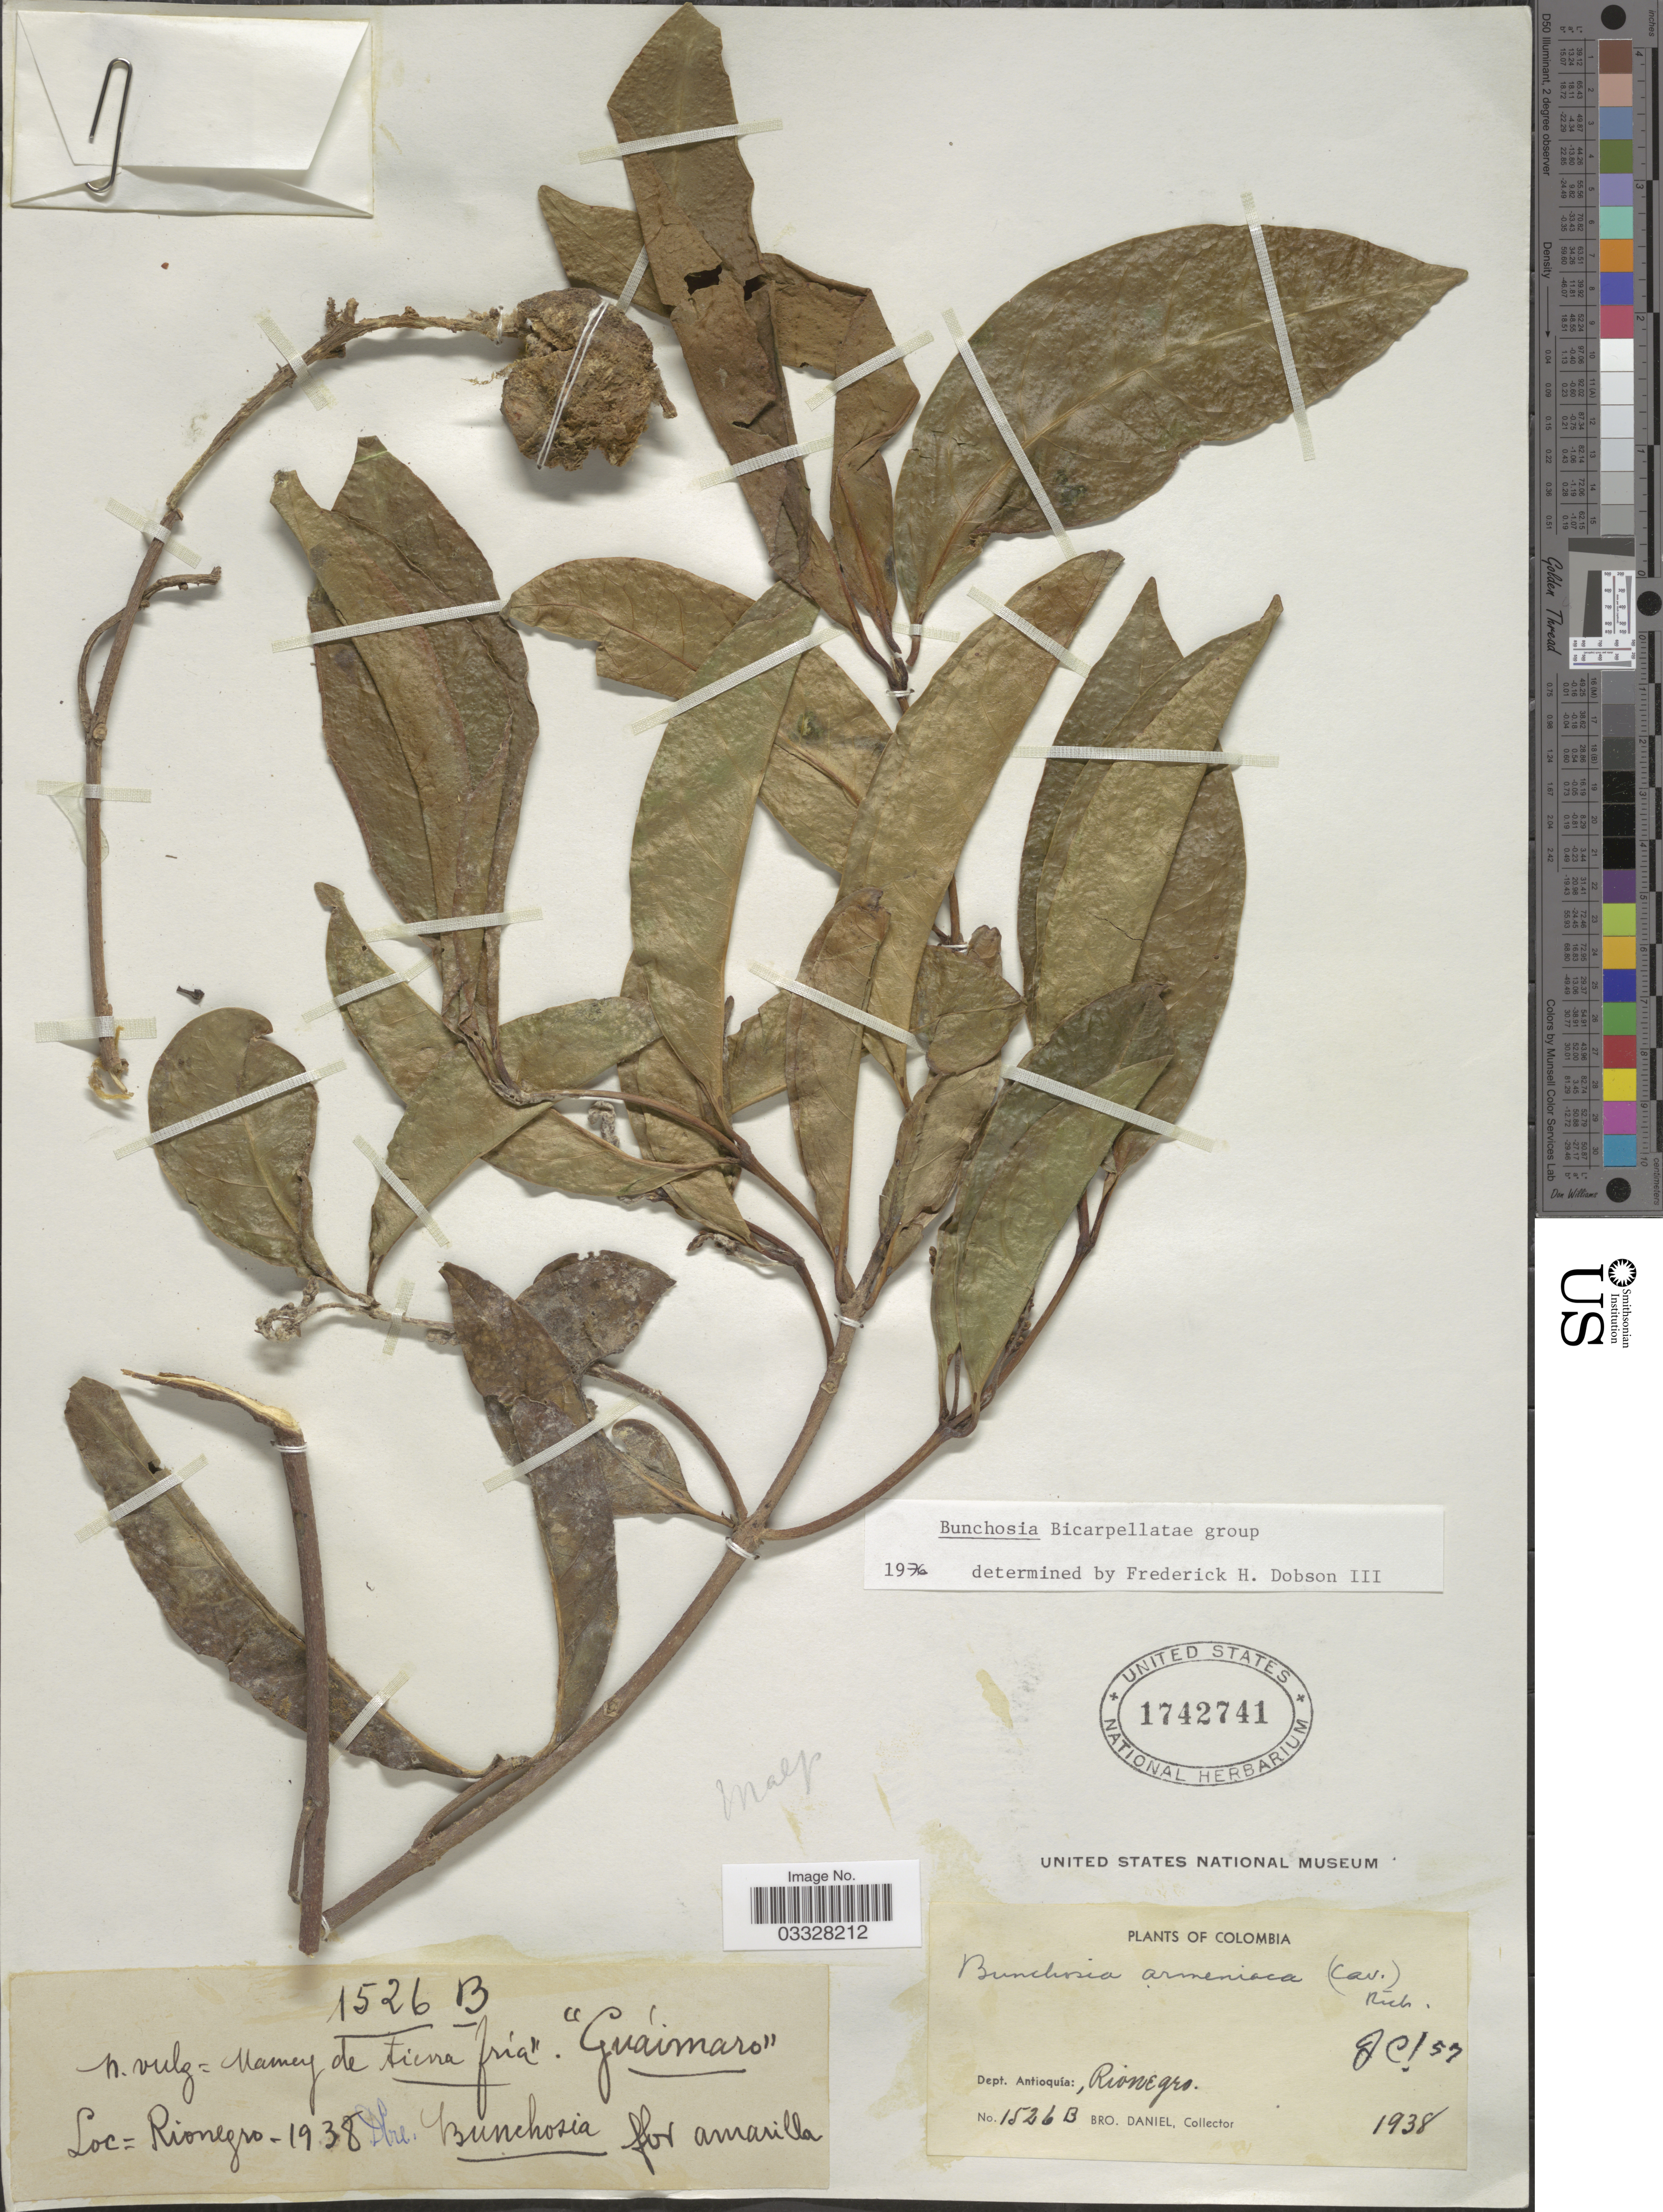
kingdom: Plantae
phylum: Tracheophyta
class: Magnoliopsida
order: Malpighiales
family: Malpighiaceae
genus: Bunchosia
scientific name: Bunchosia armeniaca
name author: (Cav.) DC.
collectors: Bro. Daniel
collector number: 1526B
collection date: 1938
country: Colombia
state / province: Antioquia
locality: Dept. Antioquía:. Rionegro.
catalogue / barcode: US 1742741